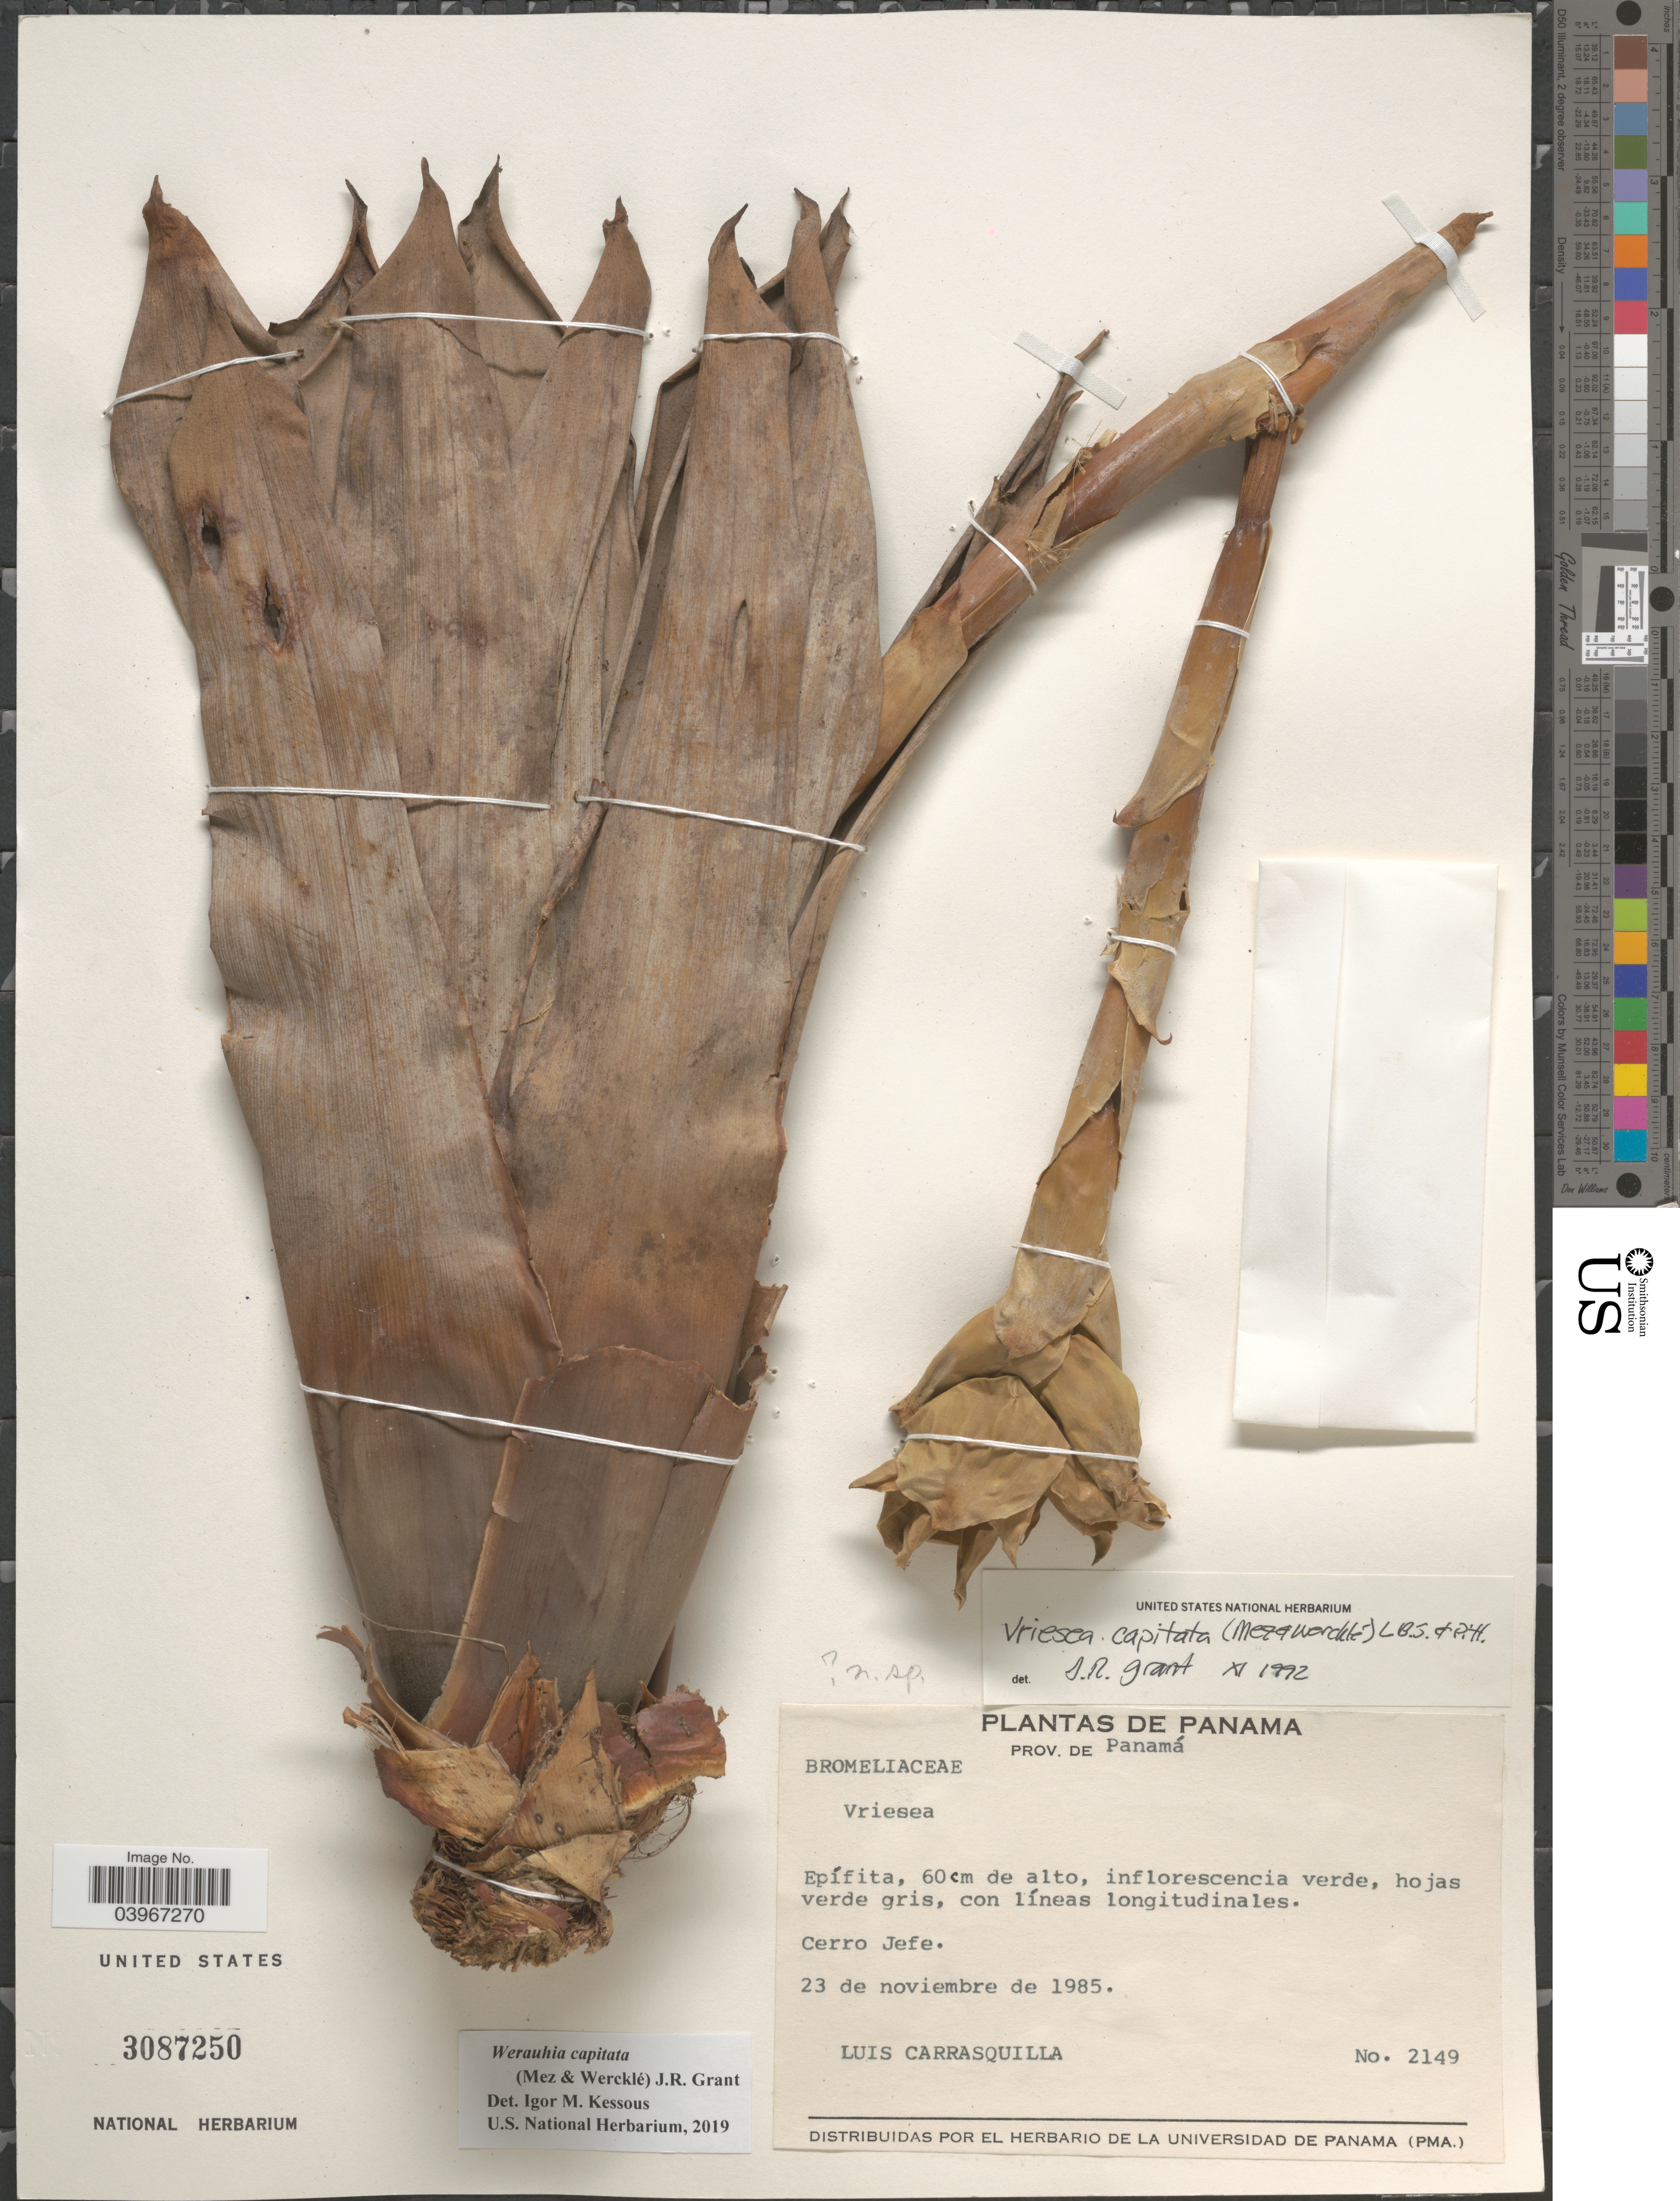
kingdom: Plantae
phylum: Tracheophyta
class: Liliopsida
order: Poales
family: Bromeliaceae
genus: Werauhia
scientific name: Werauhia capitata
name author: (Mez & Wercklé) J.R. Grant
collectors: L. Carrasquilla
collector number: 2149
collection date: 1985-11-23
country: Panama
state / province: Panamá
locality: Cerro Jefe.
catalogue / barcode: US 3087250